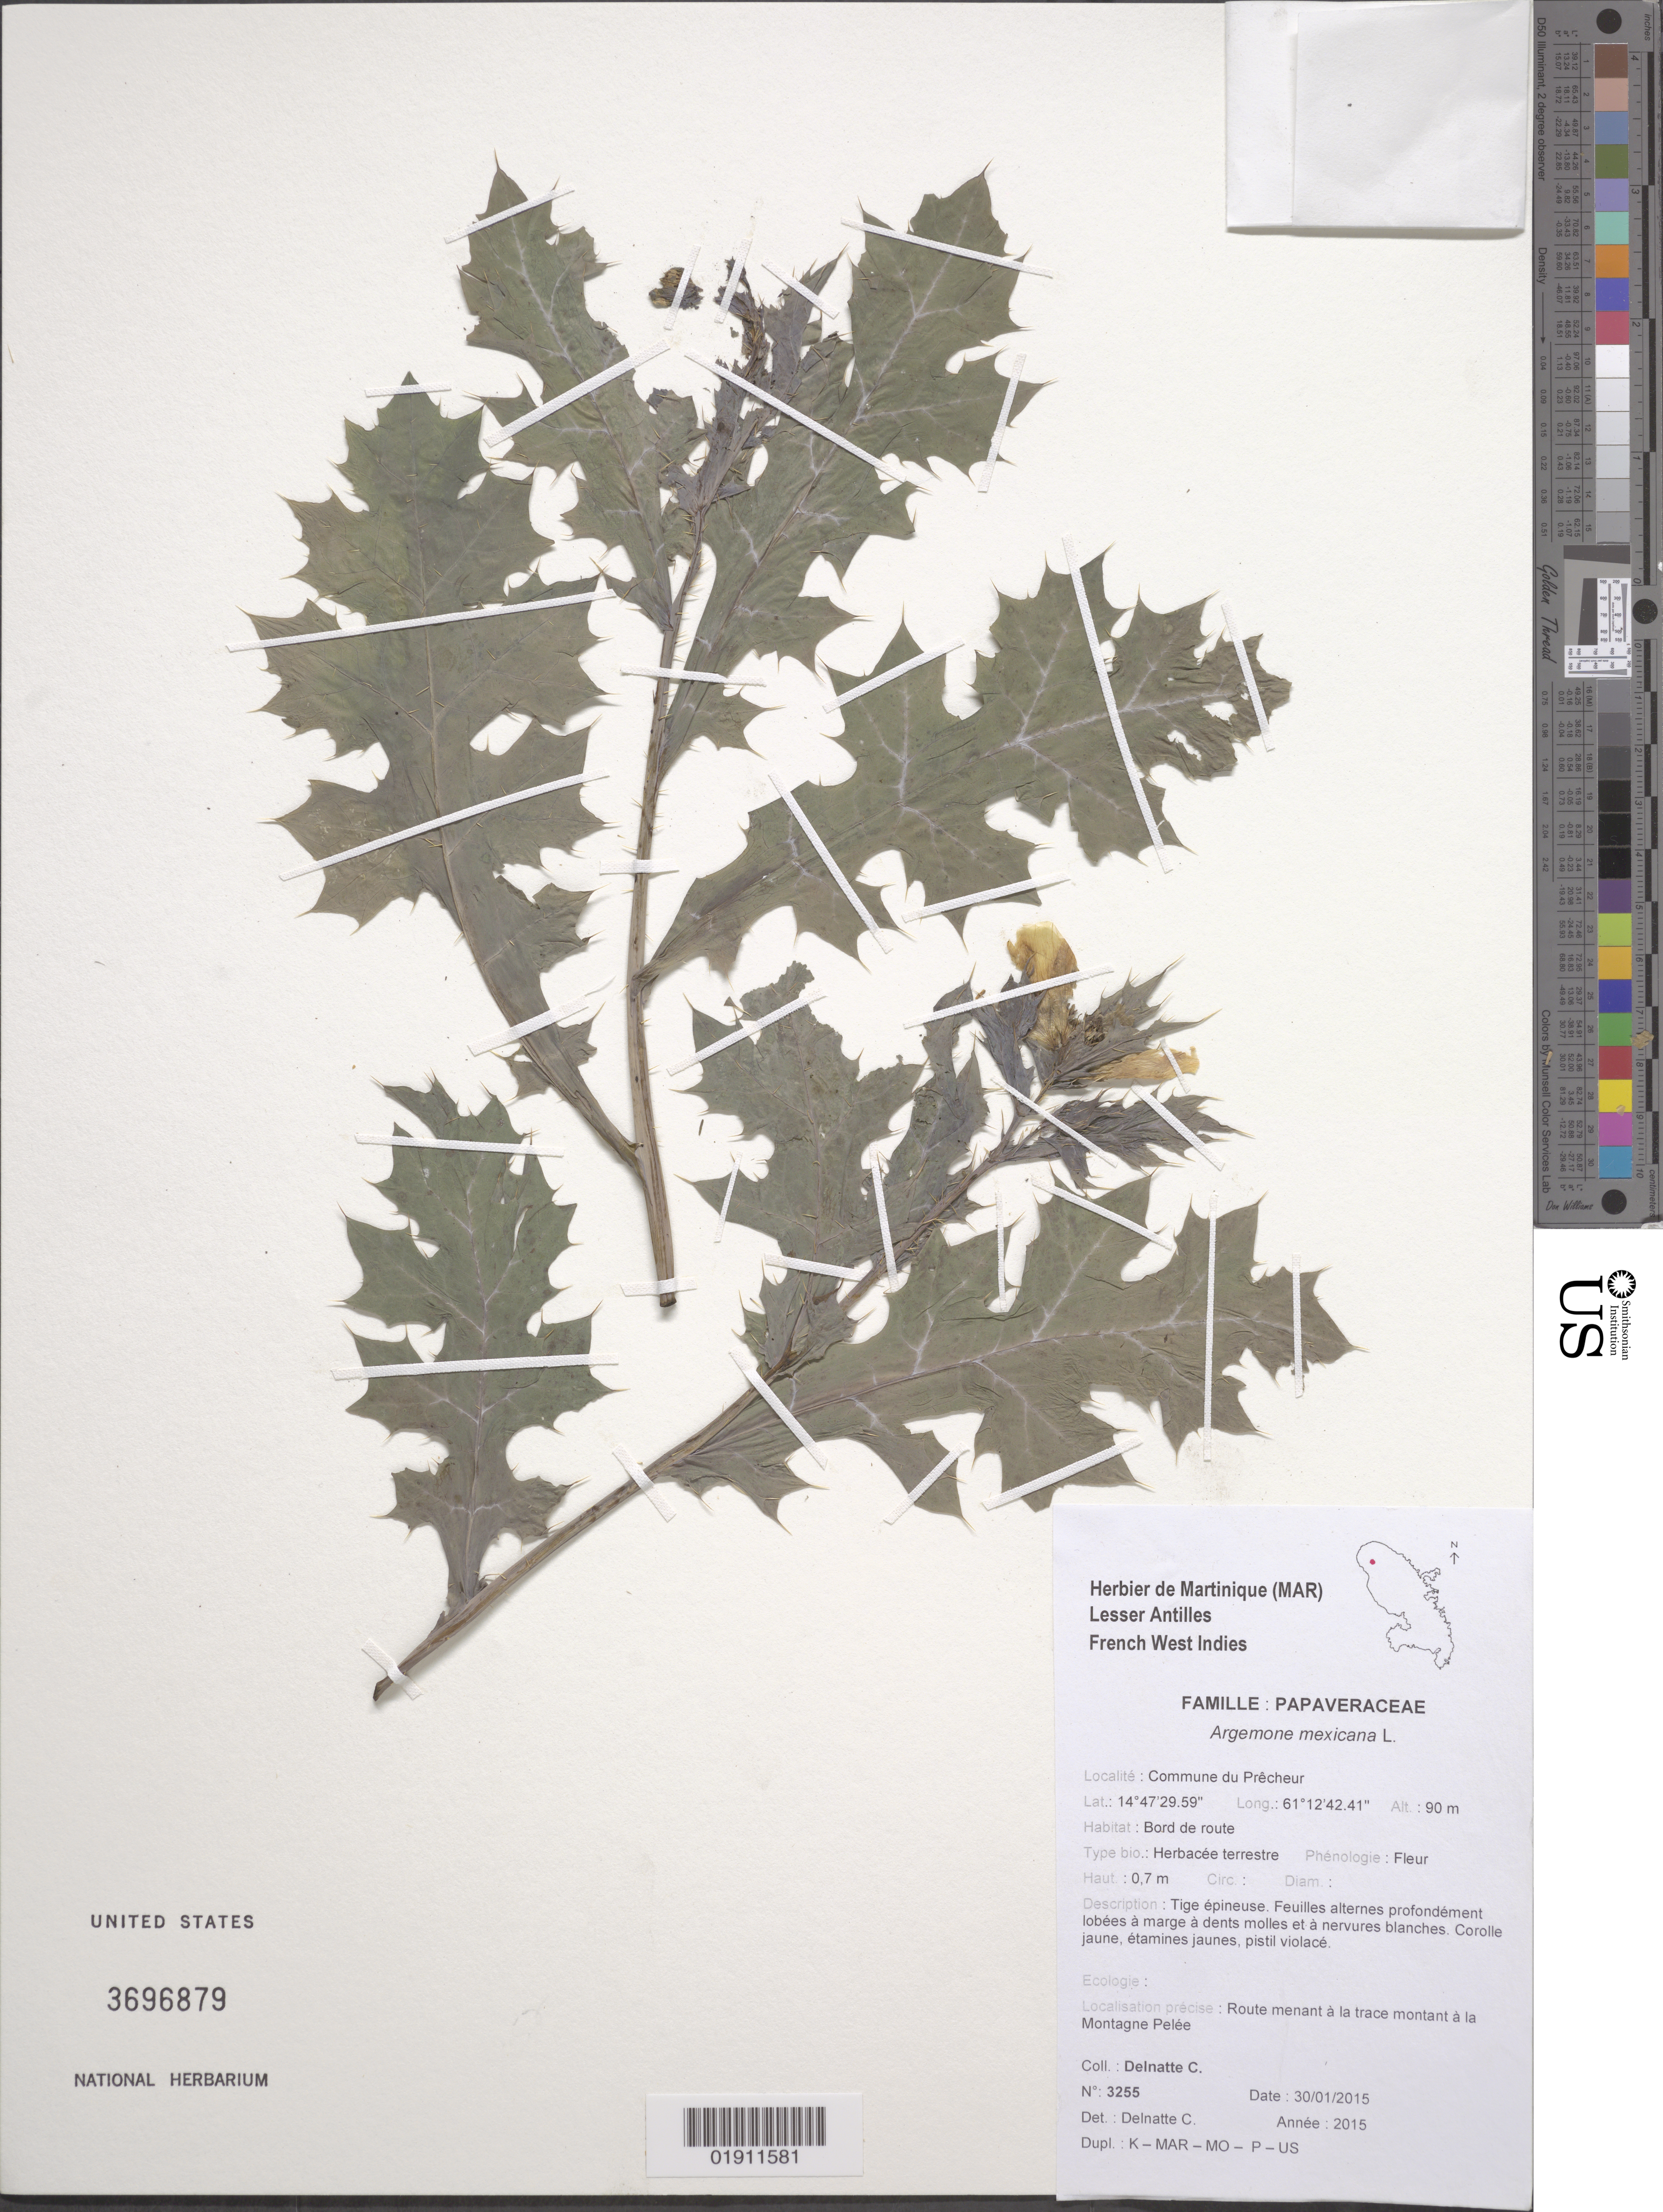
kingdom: Plantae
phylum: Tracheophyta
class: Magnoliopsida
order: Ranunculales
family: Papaveraceae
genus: Argemone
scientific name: Argemone mexicana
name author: L.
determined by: Delnatte, C.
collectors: C. Delnatte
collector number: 3255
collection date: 2015-01-30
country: Martinique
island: Martinique I.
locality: Commune du Prêcheur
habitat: Borde de route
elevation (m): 90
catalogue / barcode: US 3696879